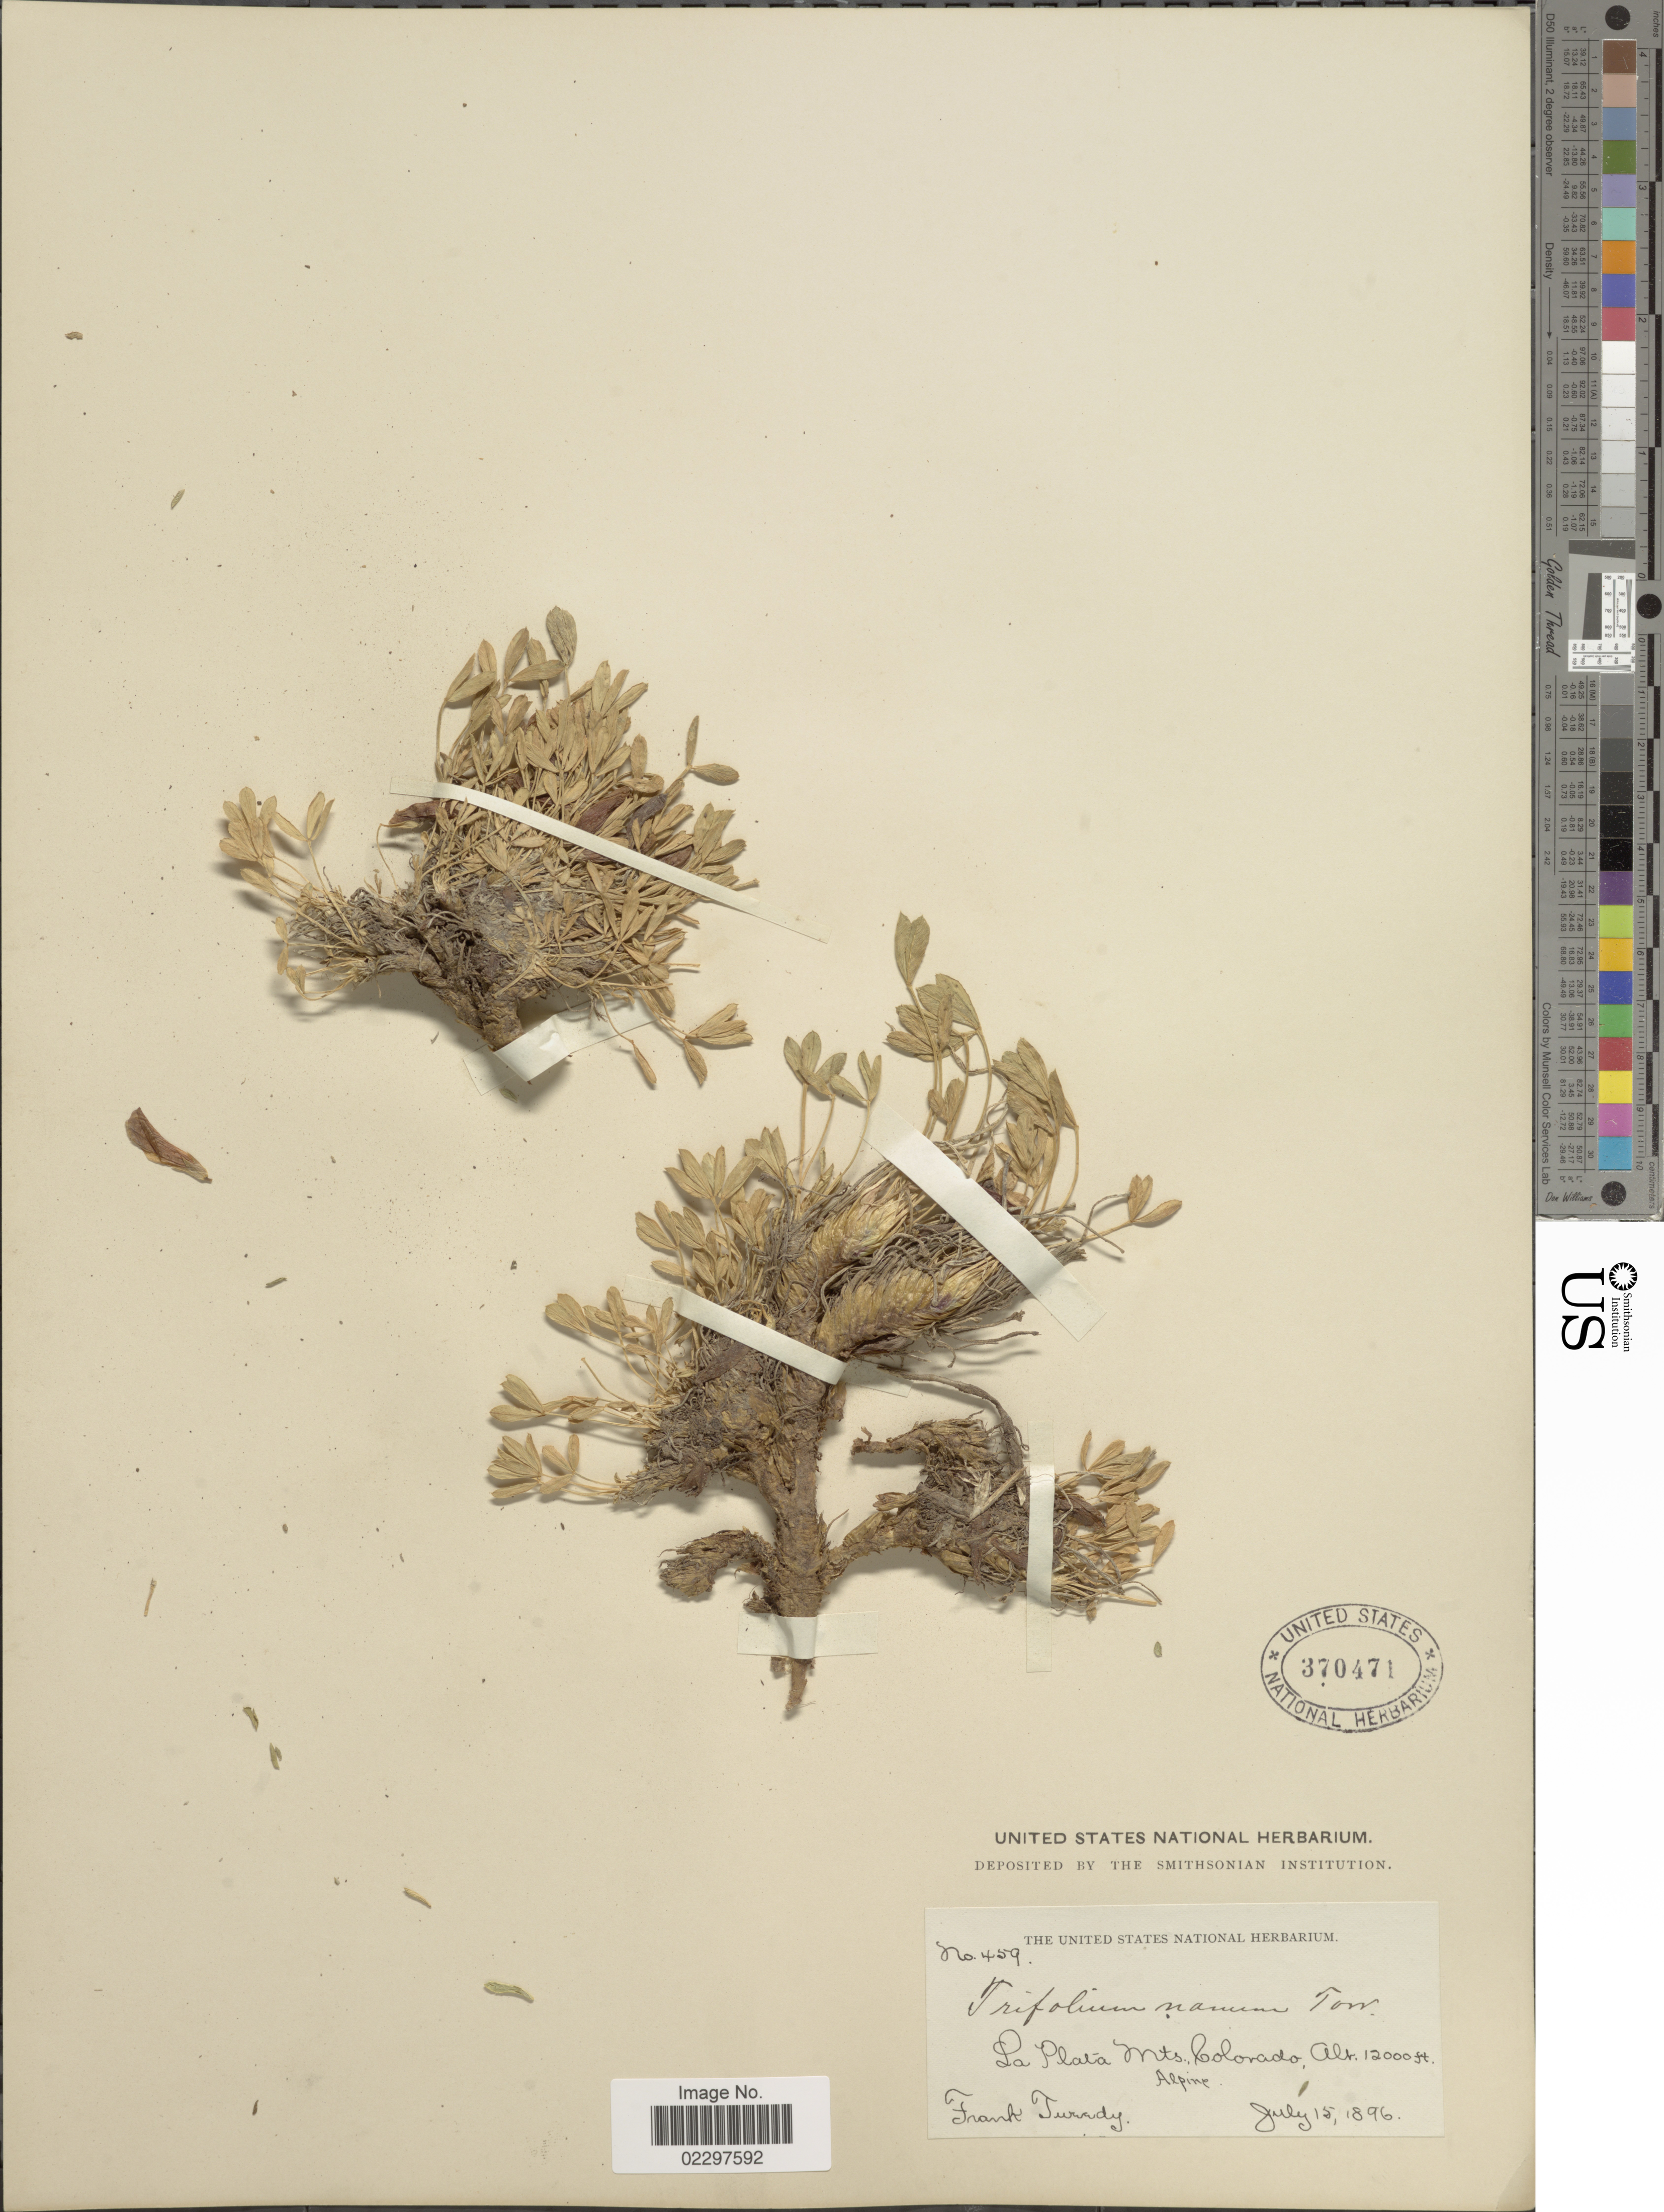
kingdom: Plantae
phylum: Tracheophyta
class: Magnoliopsida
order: Fabales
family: Fabaceae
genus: Trifolium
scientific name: Trifolium nanum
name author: Torr.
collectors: F. Tweedy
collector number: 459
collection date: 1896-07-15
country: United States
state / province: Colorado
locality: La Plata Mts. Colorado, Alpine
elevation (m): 3658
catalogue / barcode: US 370471